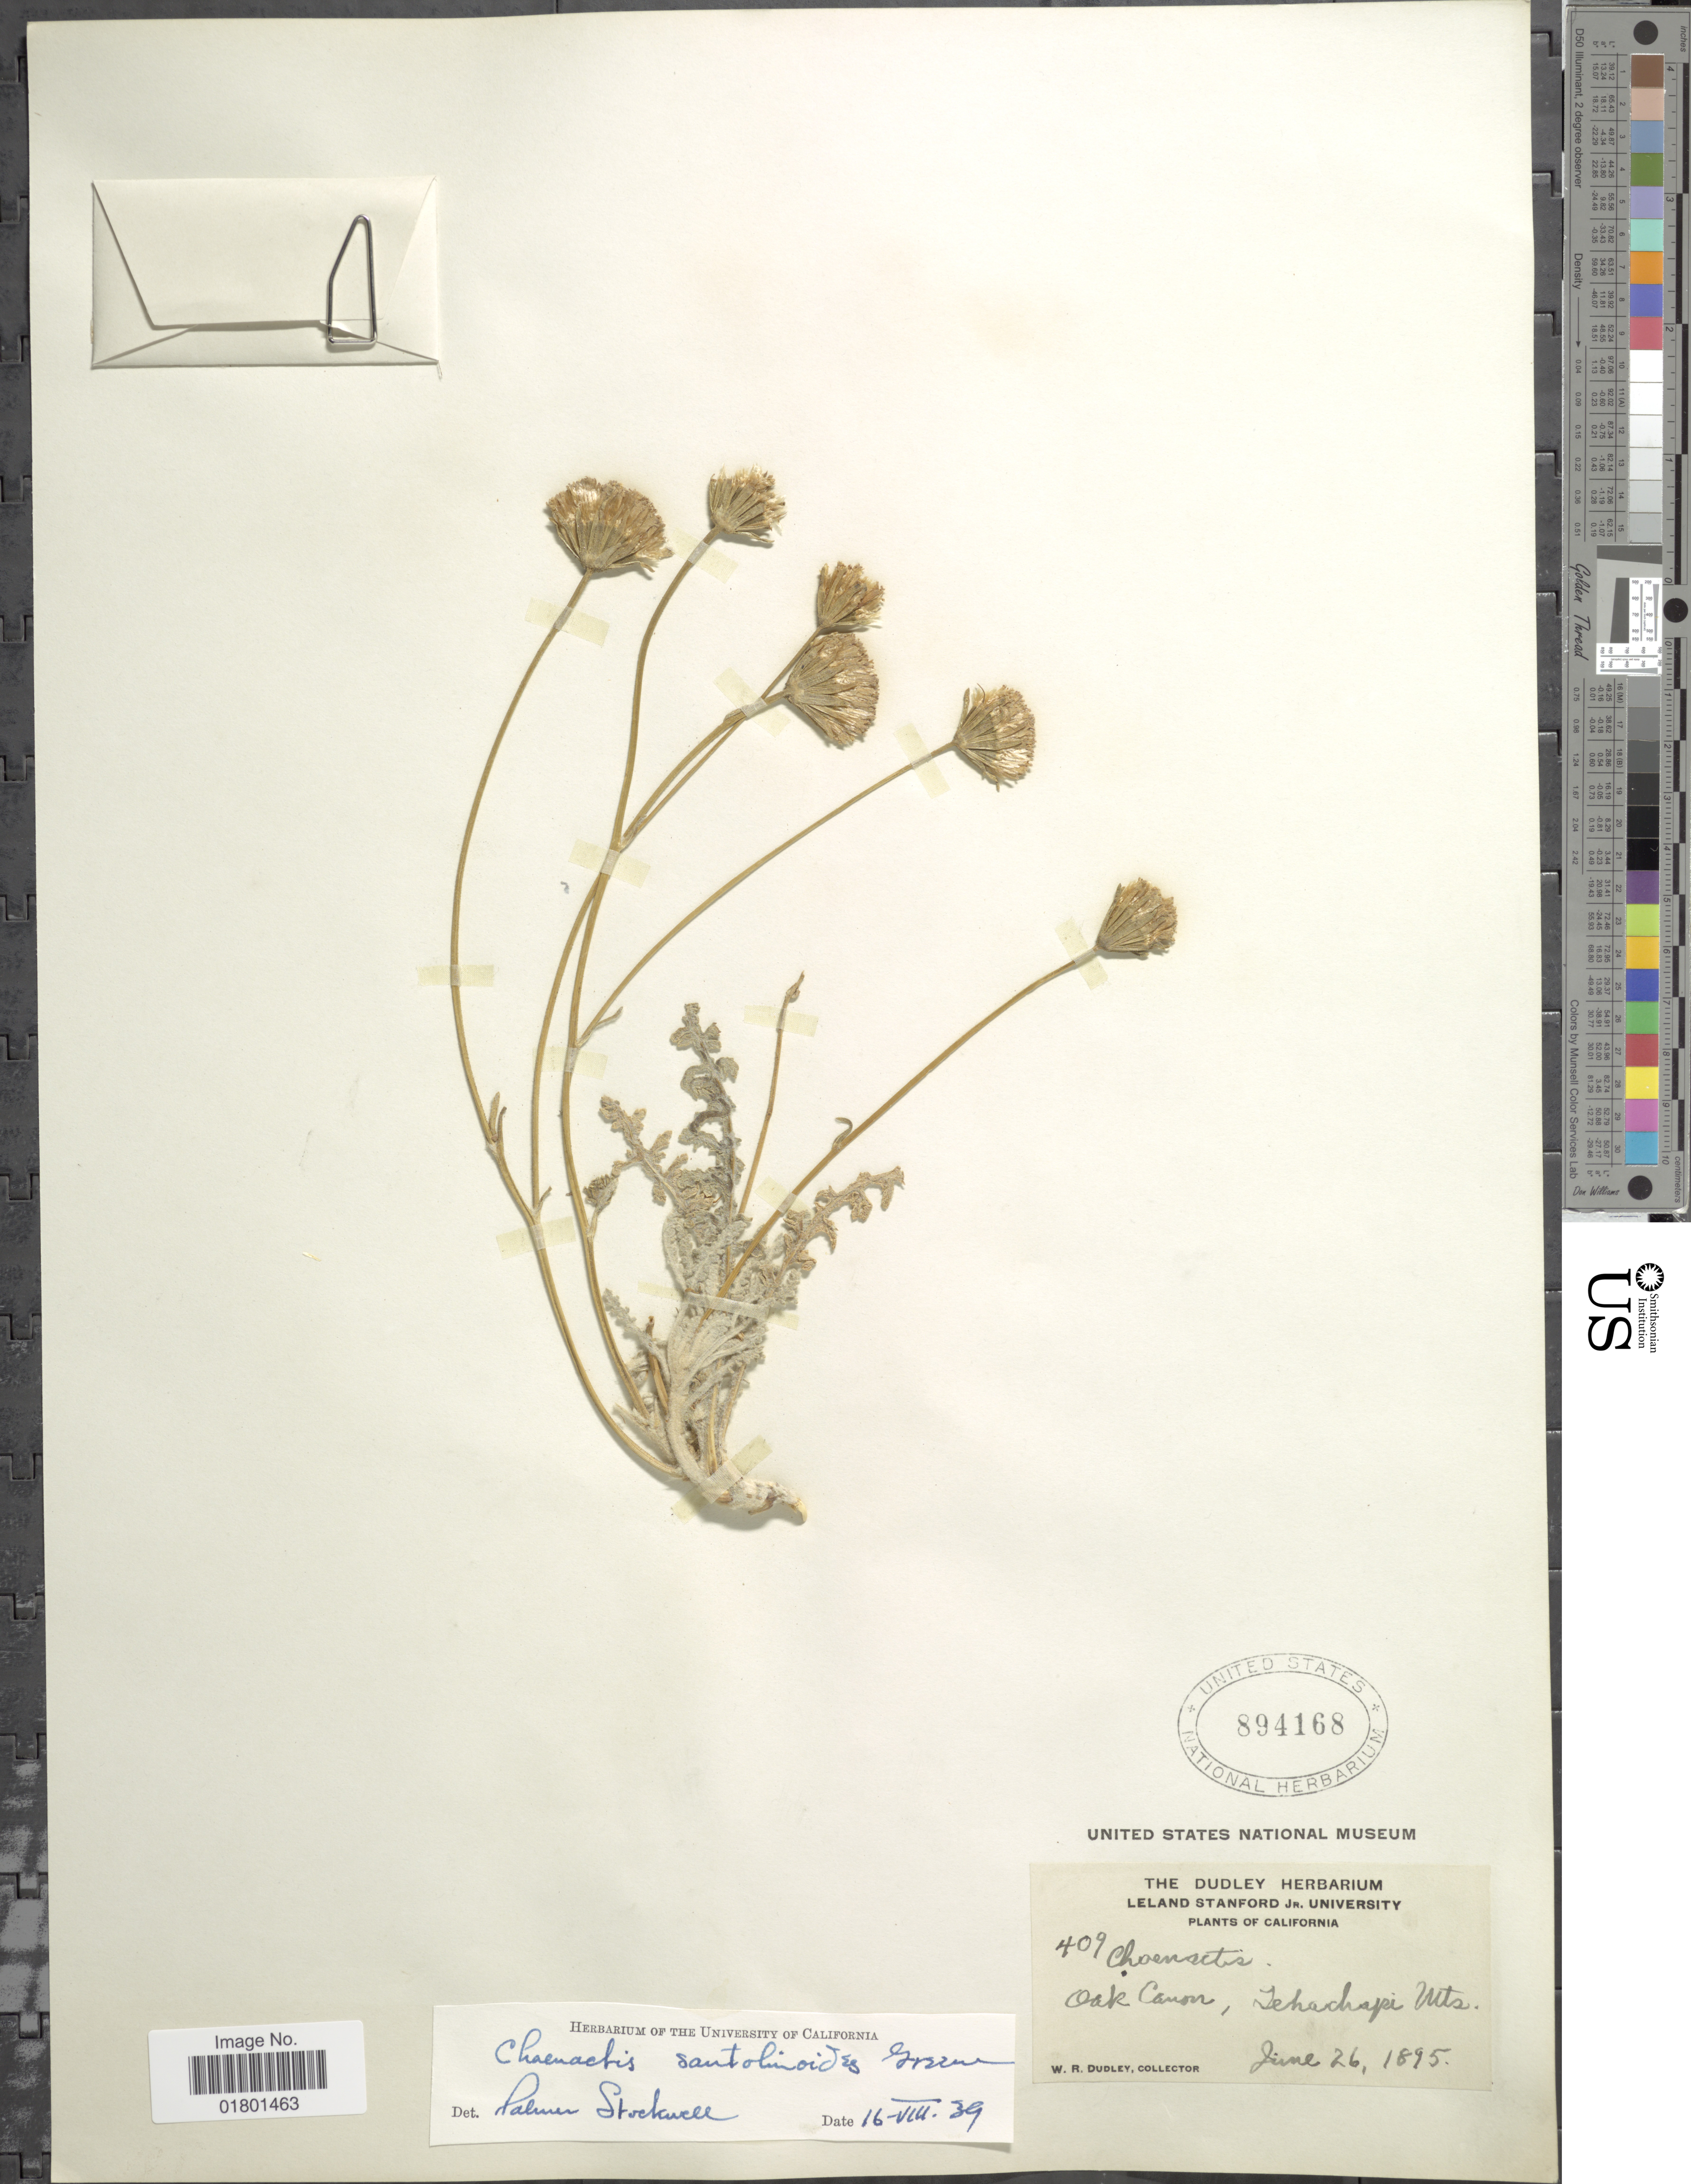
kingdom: Plantae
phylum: Tracheophyta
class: Magnoliopsida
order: Asterales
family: Asteraceae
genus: Chaenactis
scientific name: Chaenactis santolinoides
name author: Greene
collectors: W. Dudley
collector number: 409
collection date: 1895-06-26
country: United States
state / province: California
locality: Oak Canon, Tehachapi Mts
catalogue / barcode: US 894168